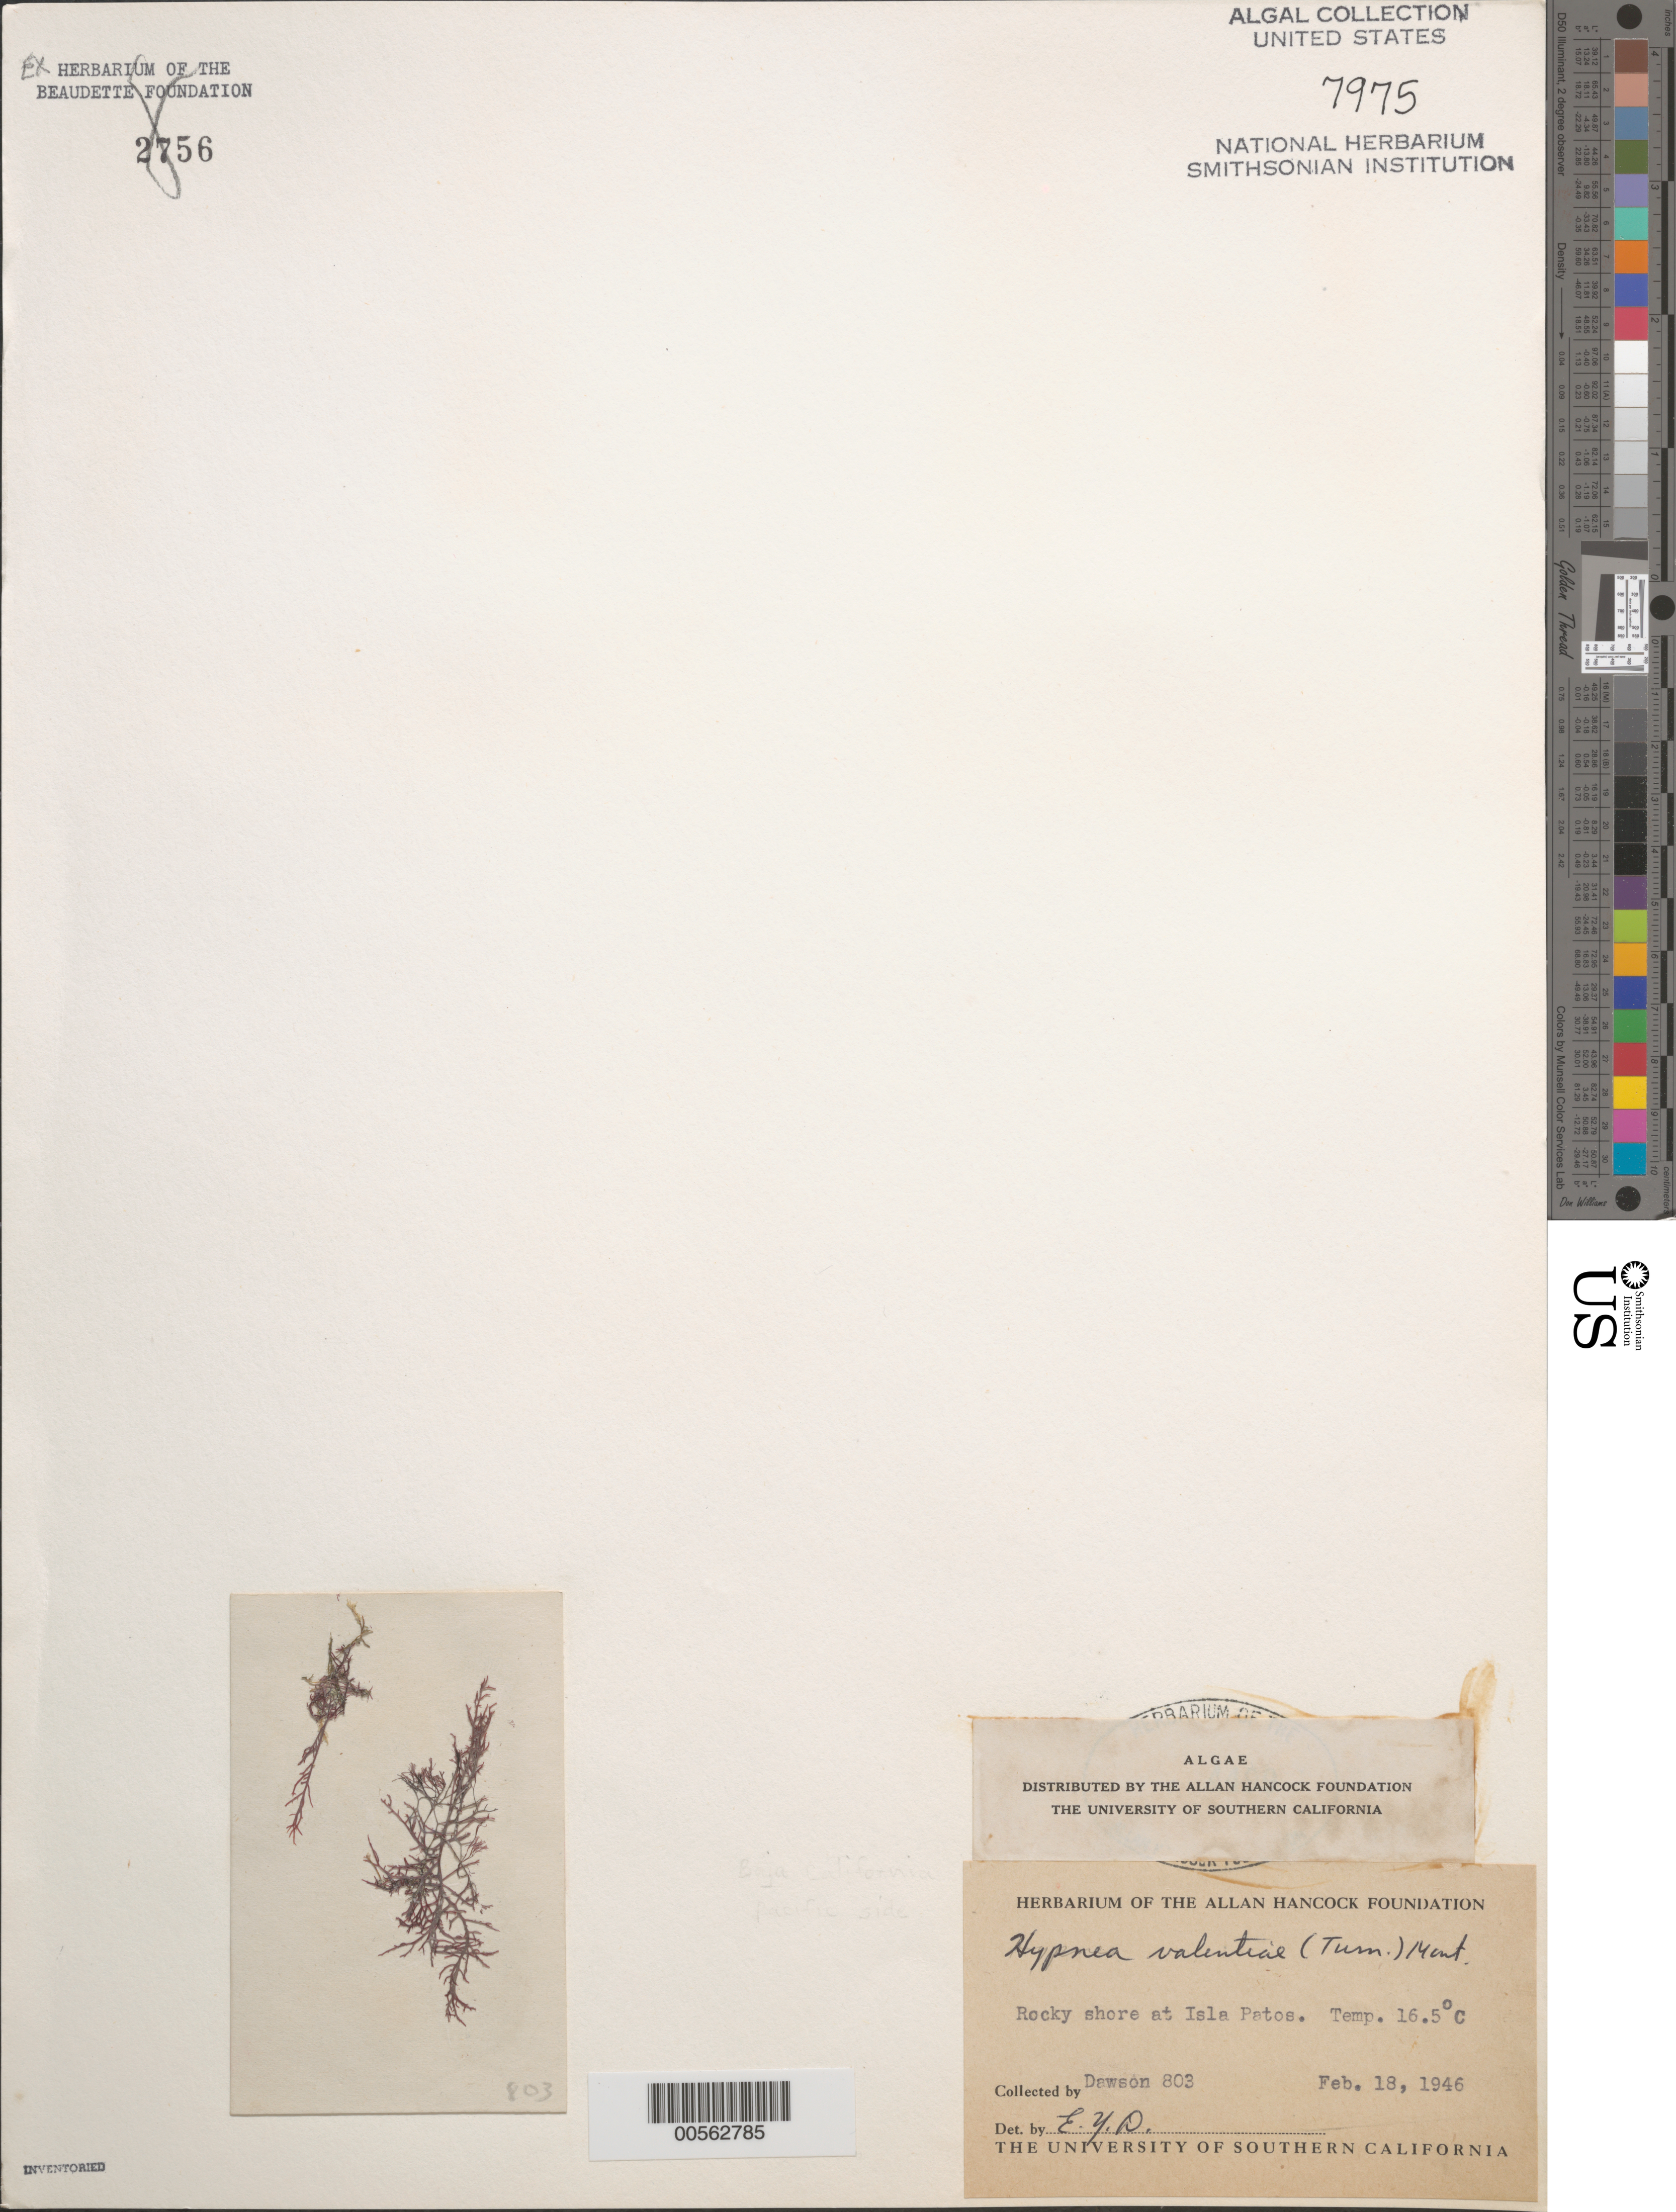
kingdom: Plantae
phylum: Rhodophyta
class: Florideophyceae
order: Gigartinales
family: Cystocloniaceae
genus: Hypnea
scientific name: Hypnea valentiae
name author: (Turner) Mont.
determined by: Dawson, E. Y.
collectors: E. Y. Dawson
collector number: EYD 803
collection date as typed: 18 Feb 1946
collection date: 1946-02-18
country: Mexico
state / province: Sonora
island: Isla Patos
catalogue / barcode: US 7975